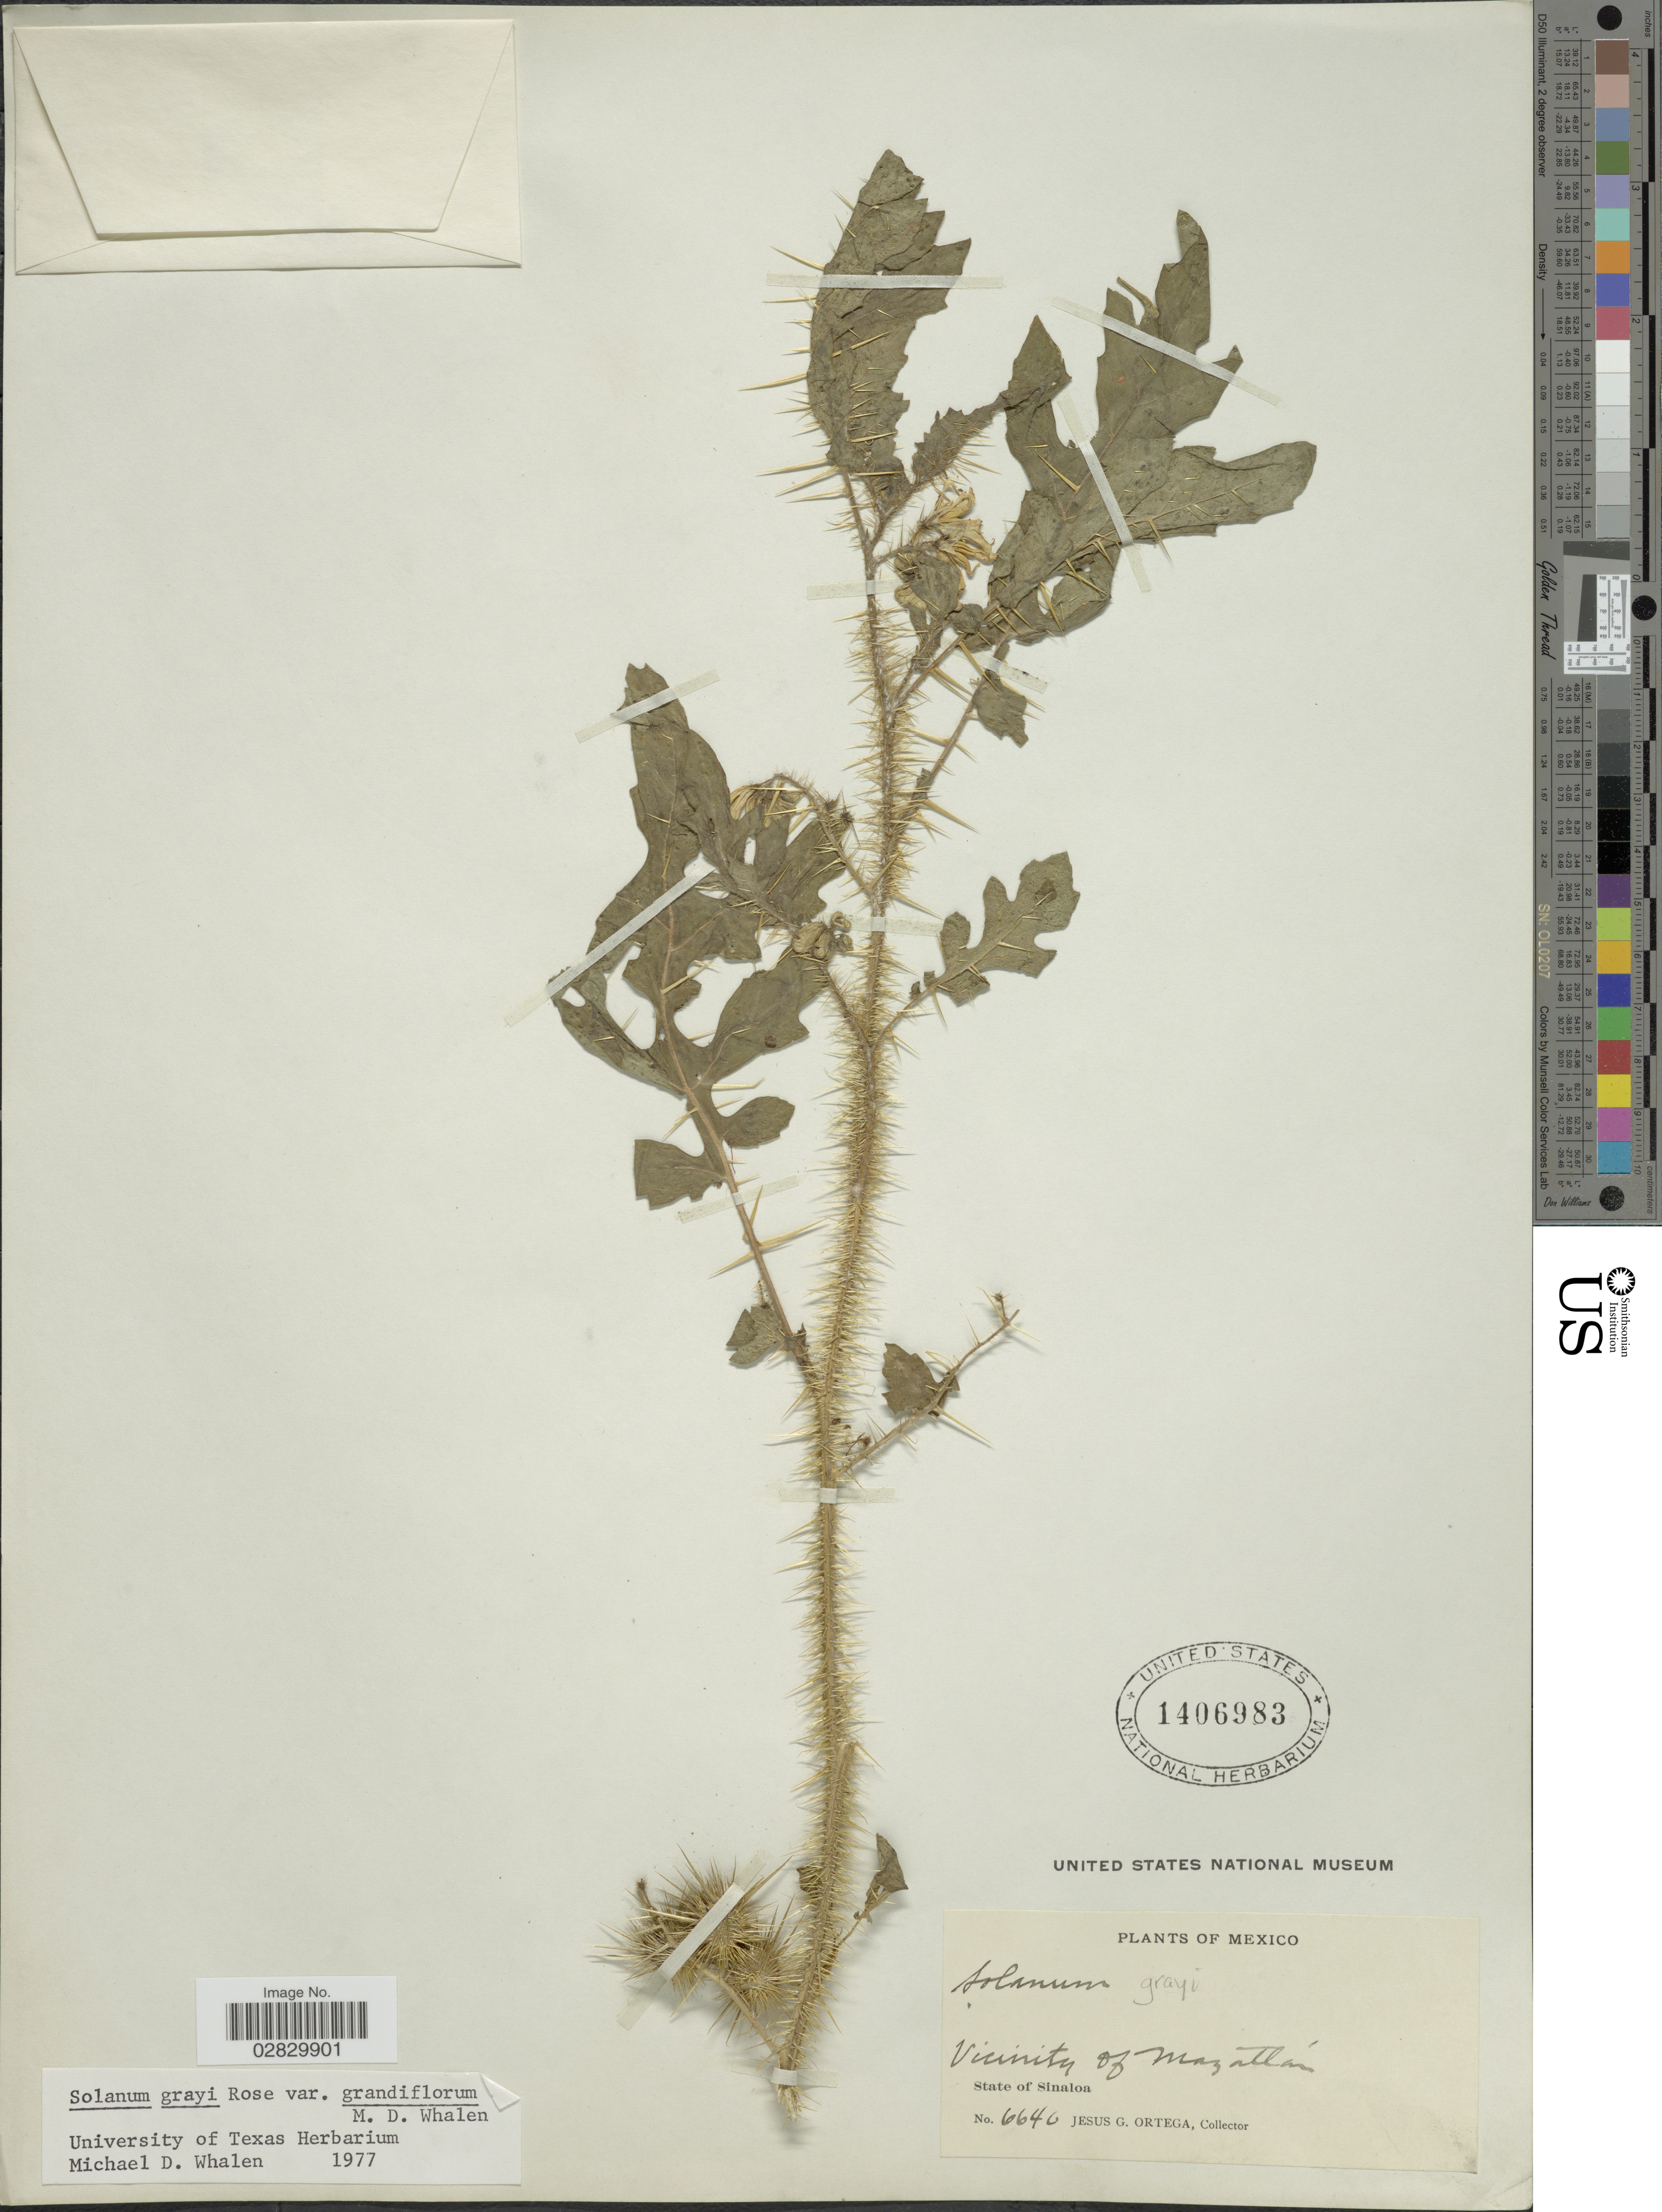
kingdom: Plantae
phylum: Tracheophyta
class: Magnoliopsida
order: Solanales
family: Solanaceae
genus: Solanum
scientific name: Solanum grayi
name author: Rose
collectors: J. Ortega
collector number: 6640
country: Mexico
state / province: Sinaloa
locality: Vicinity of Mazatlán.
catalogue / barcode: US 1406983